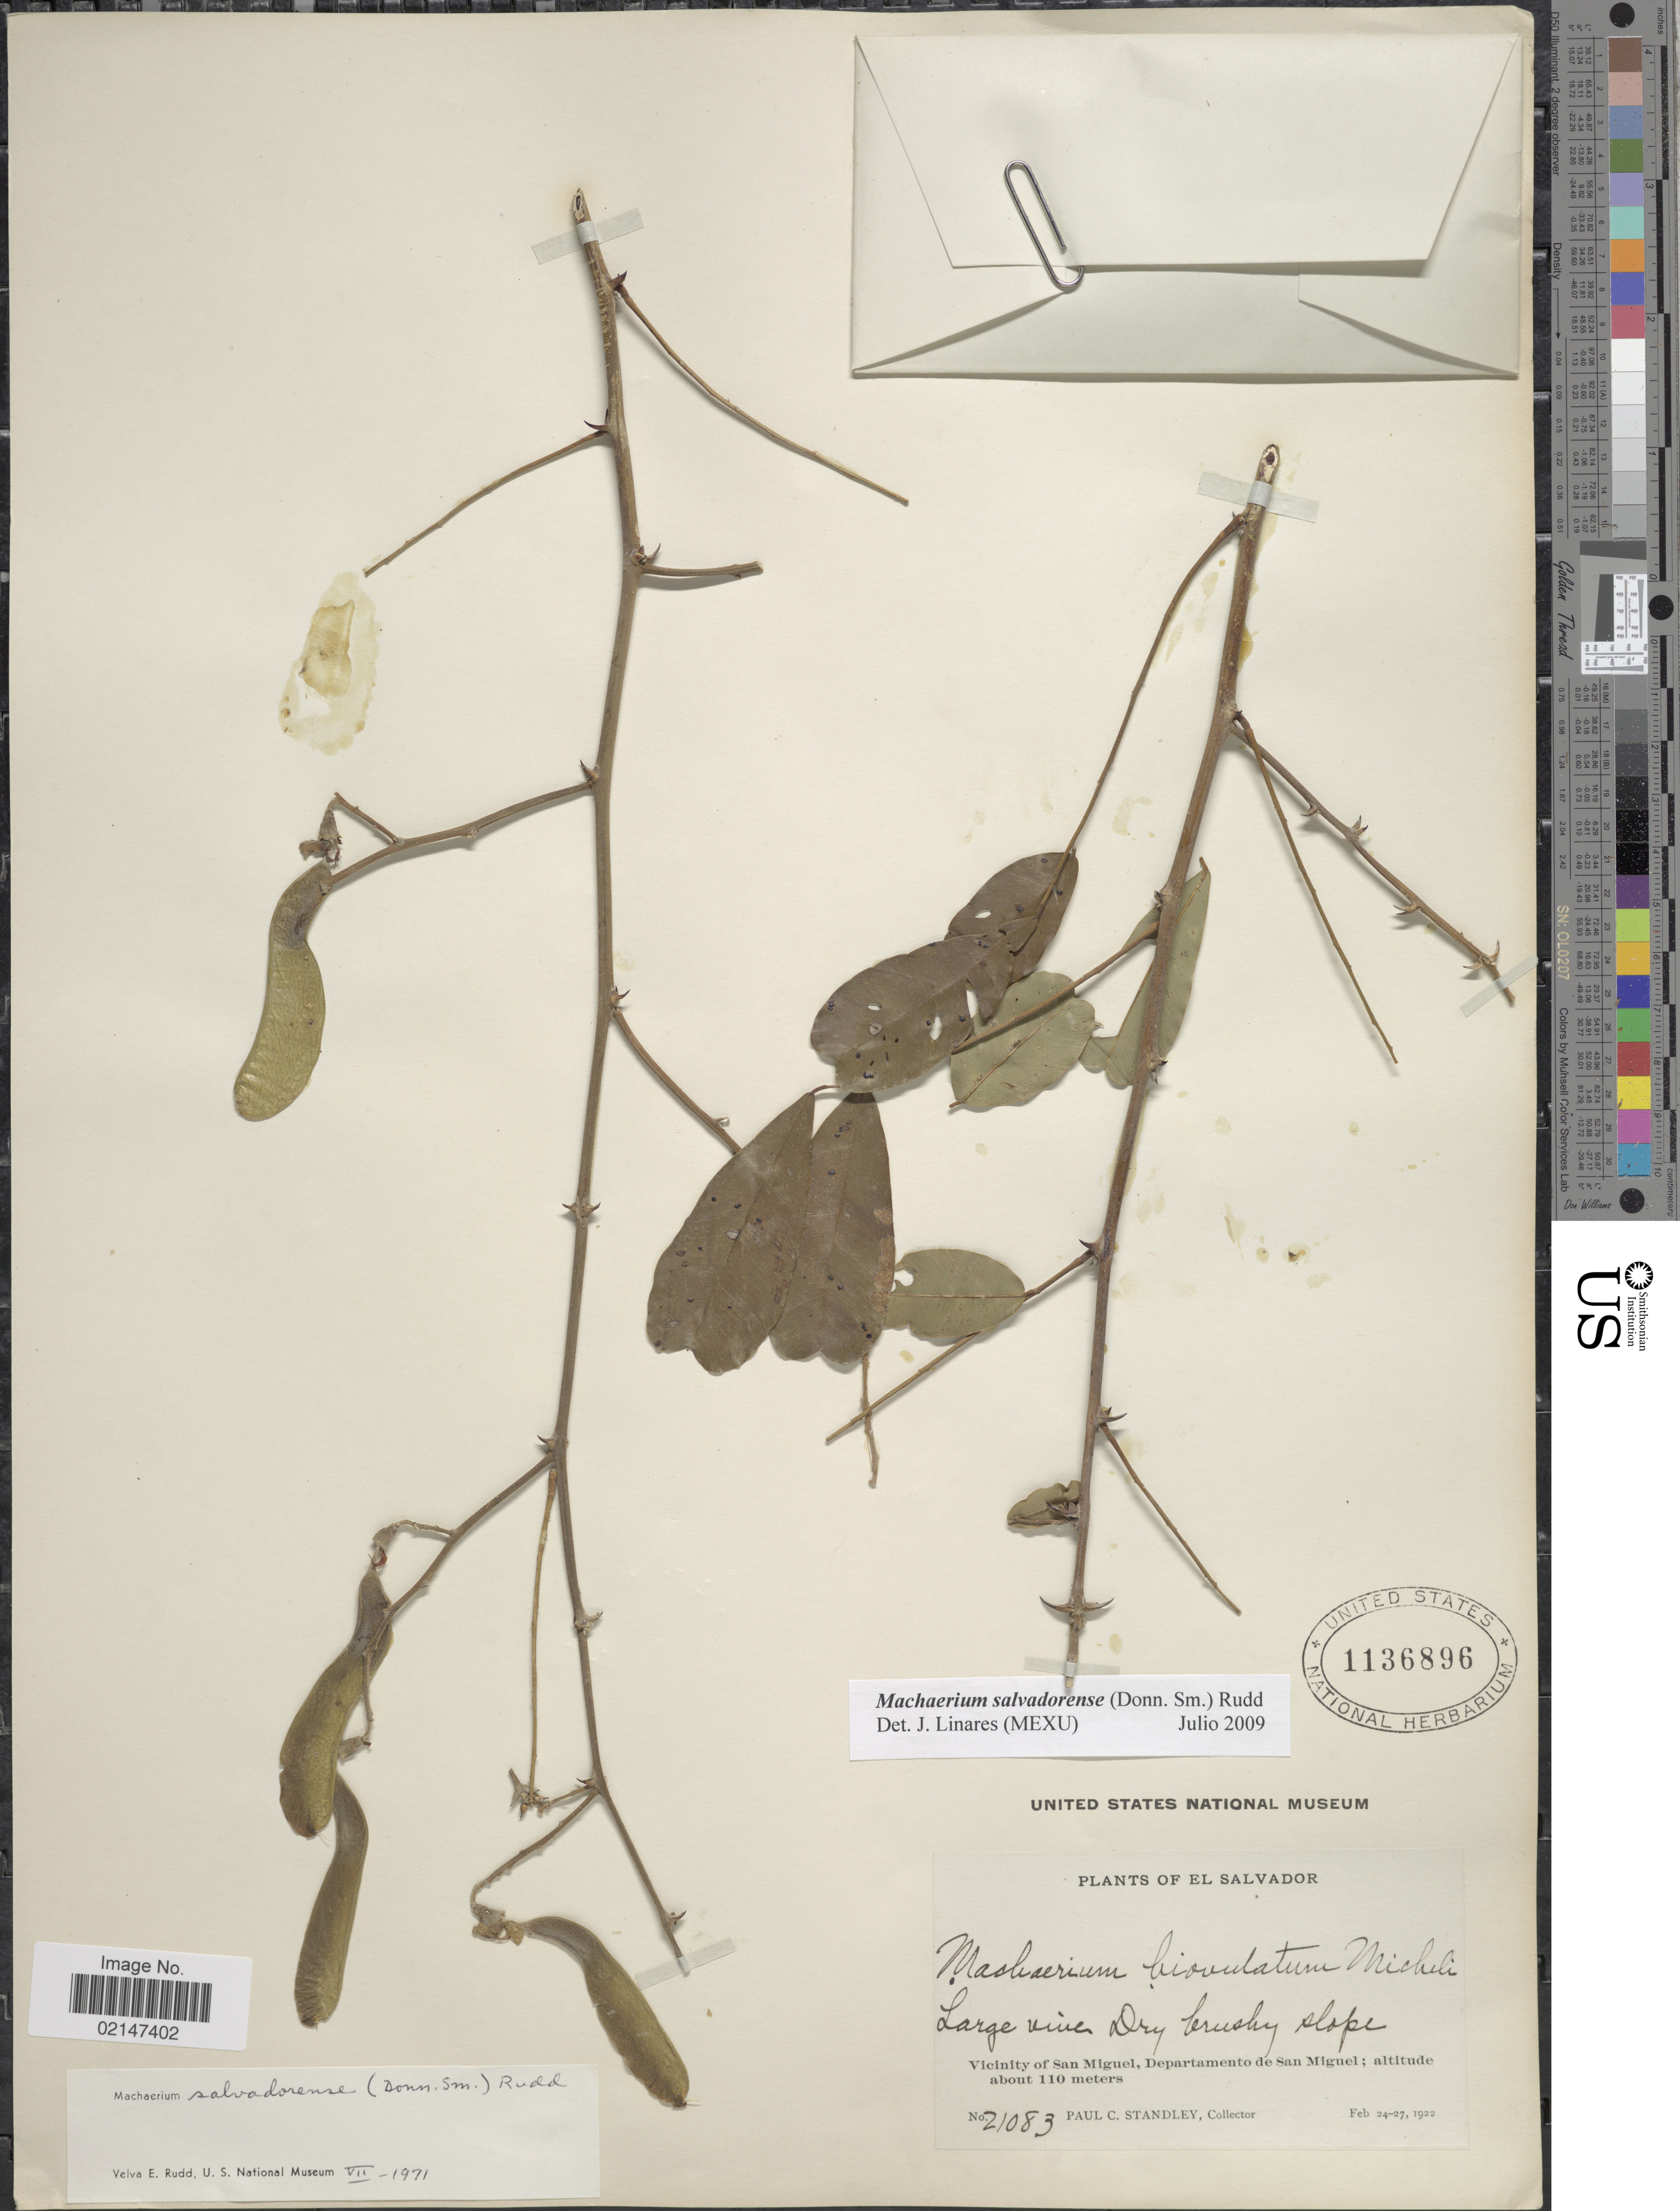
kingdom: Plantae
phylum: Tracheophyta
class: Magnoliopsida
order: Fabales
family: Fabaceae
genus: Machaerium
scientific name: Machaerium salvadorense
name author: (Donn. Sm.) Rudd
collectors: P. C. Standley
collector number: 21083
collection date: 1922-02-24/1922-02-27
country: El Salvador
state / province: San Miguel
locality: Vicinity of San Miguel, Departamento de San Miguel.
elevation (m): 110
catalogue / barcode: US 1136896